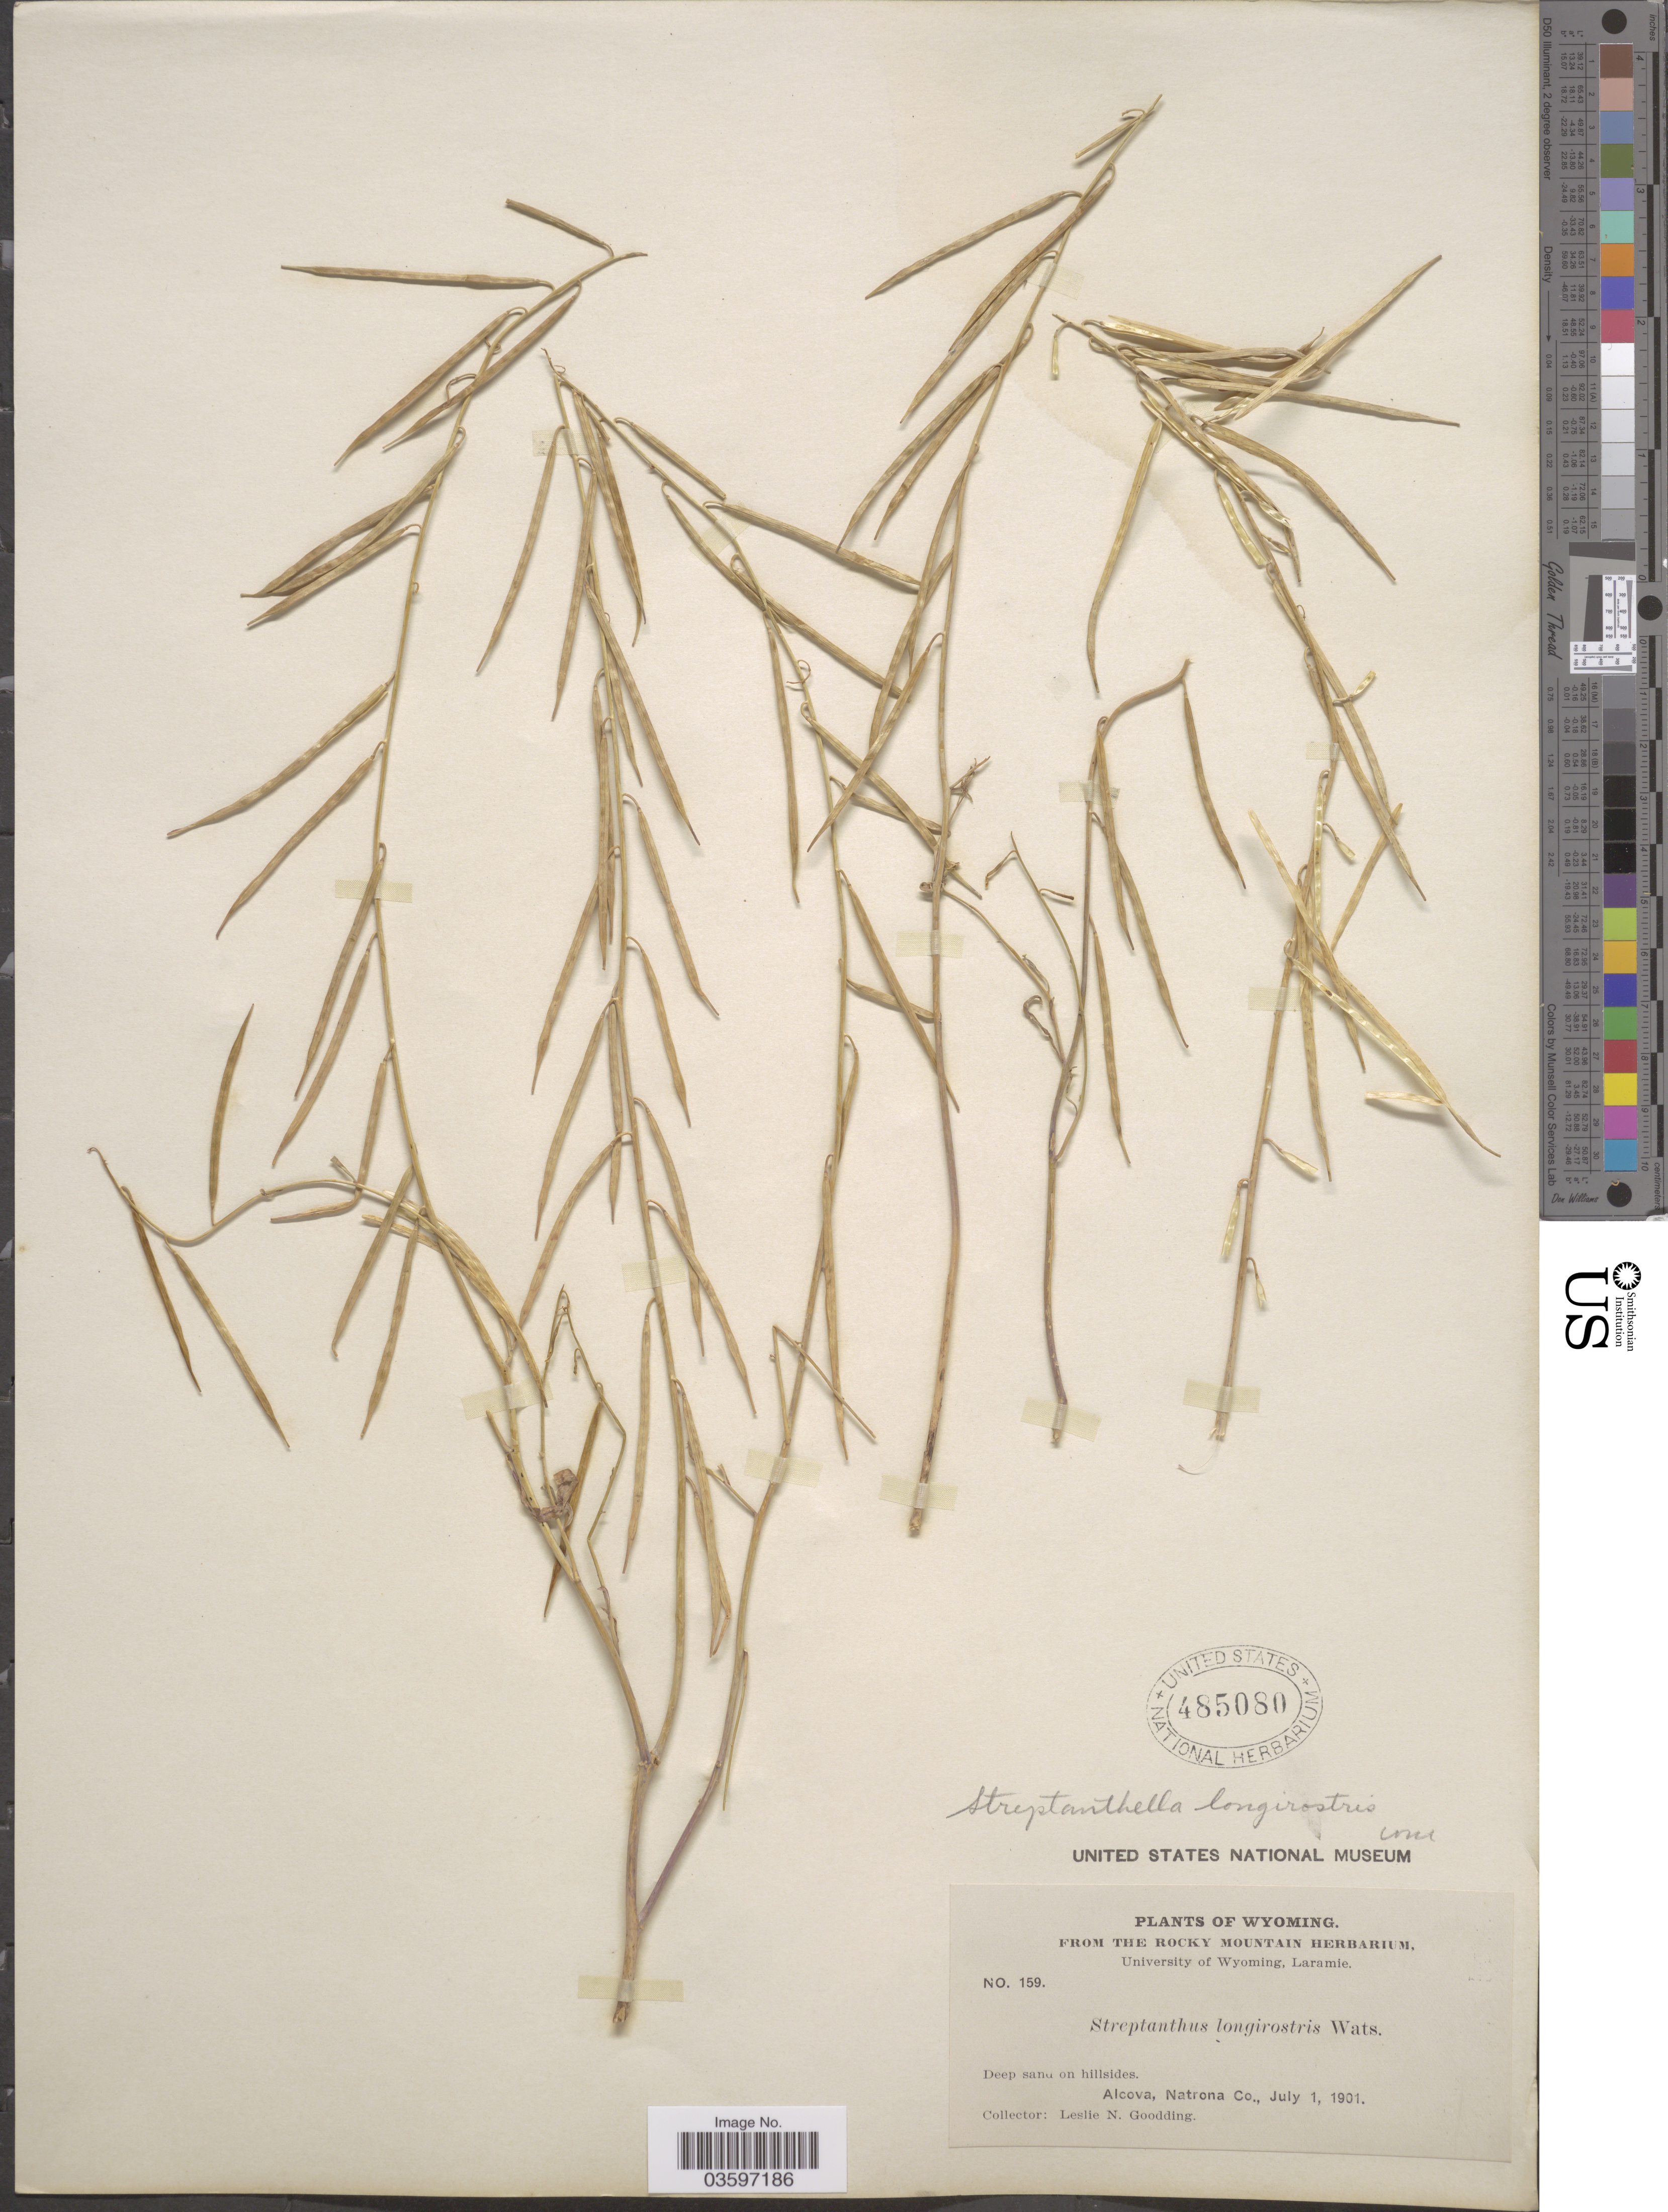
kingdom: Plantae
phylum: Tracheophyta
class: Magnoliopsida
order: Brassicales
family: Brassicaceae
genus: Streptanthella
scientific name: Streptanthella longirostris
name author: (S. Watson) Rydb.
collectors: L. N. Goodding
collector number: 159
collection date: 1901-07-01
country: United States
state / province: Wyoming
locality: Alcova, Natrona Co.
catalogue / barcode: US 485080